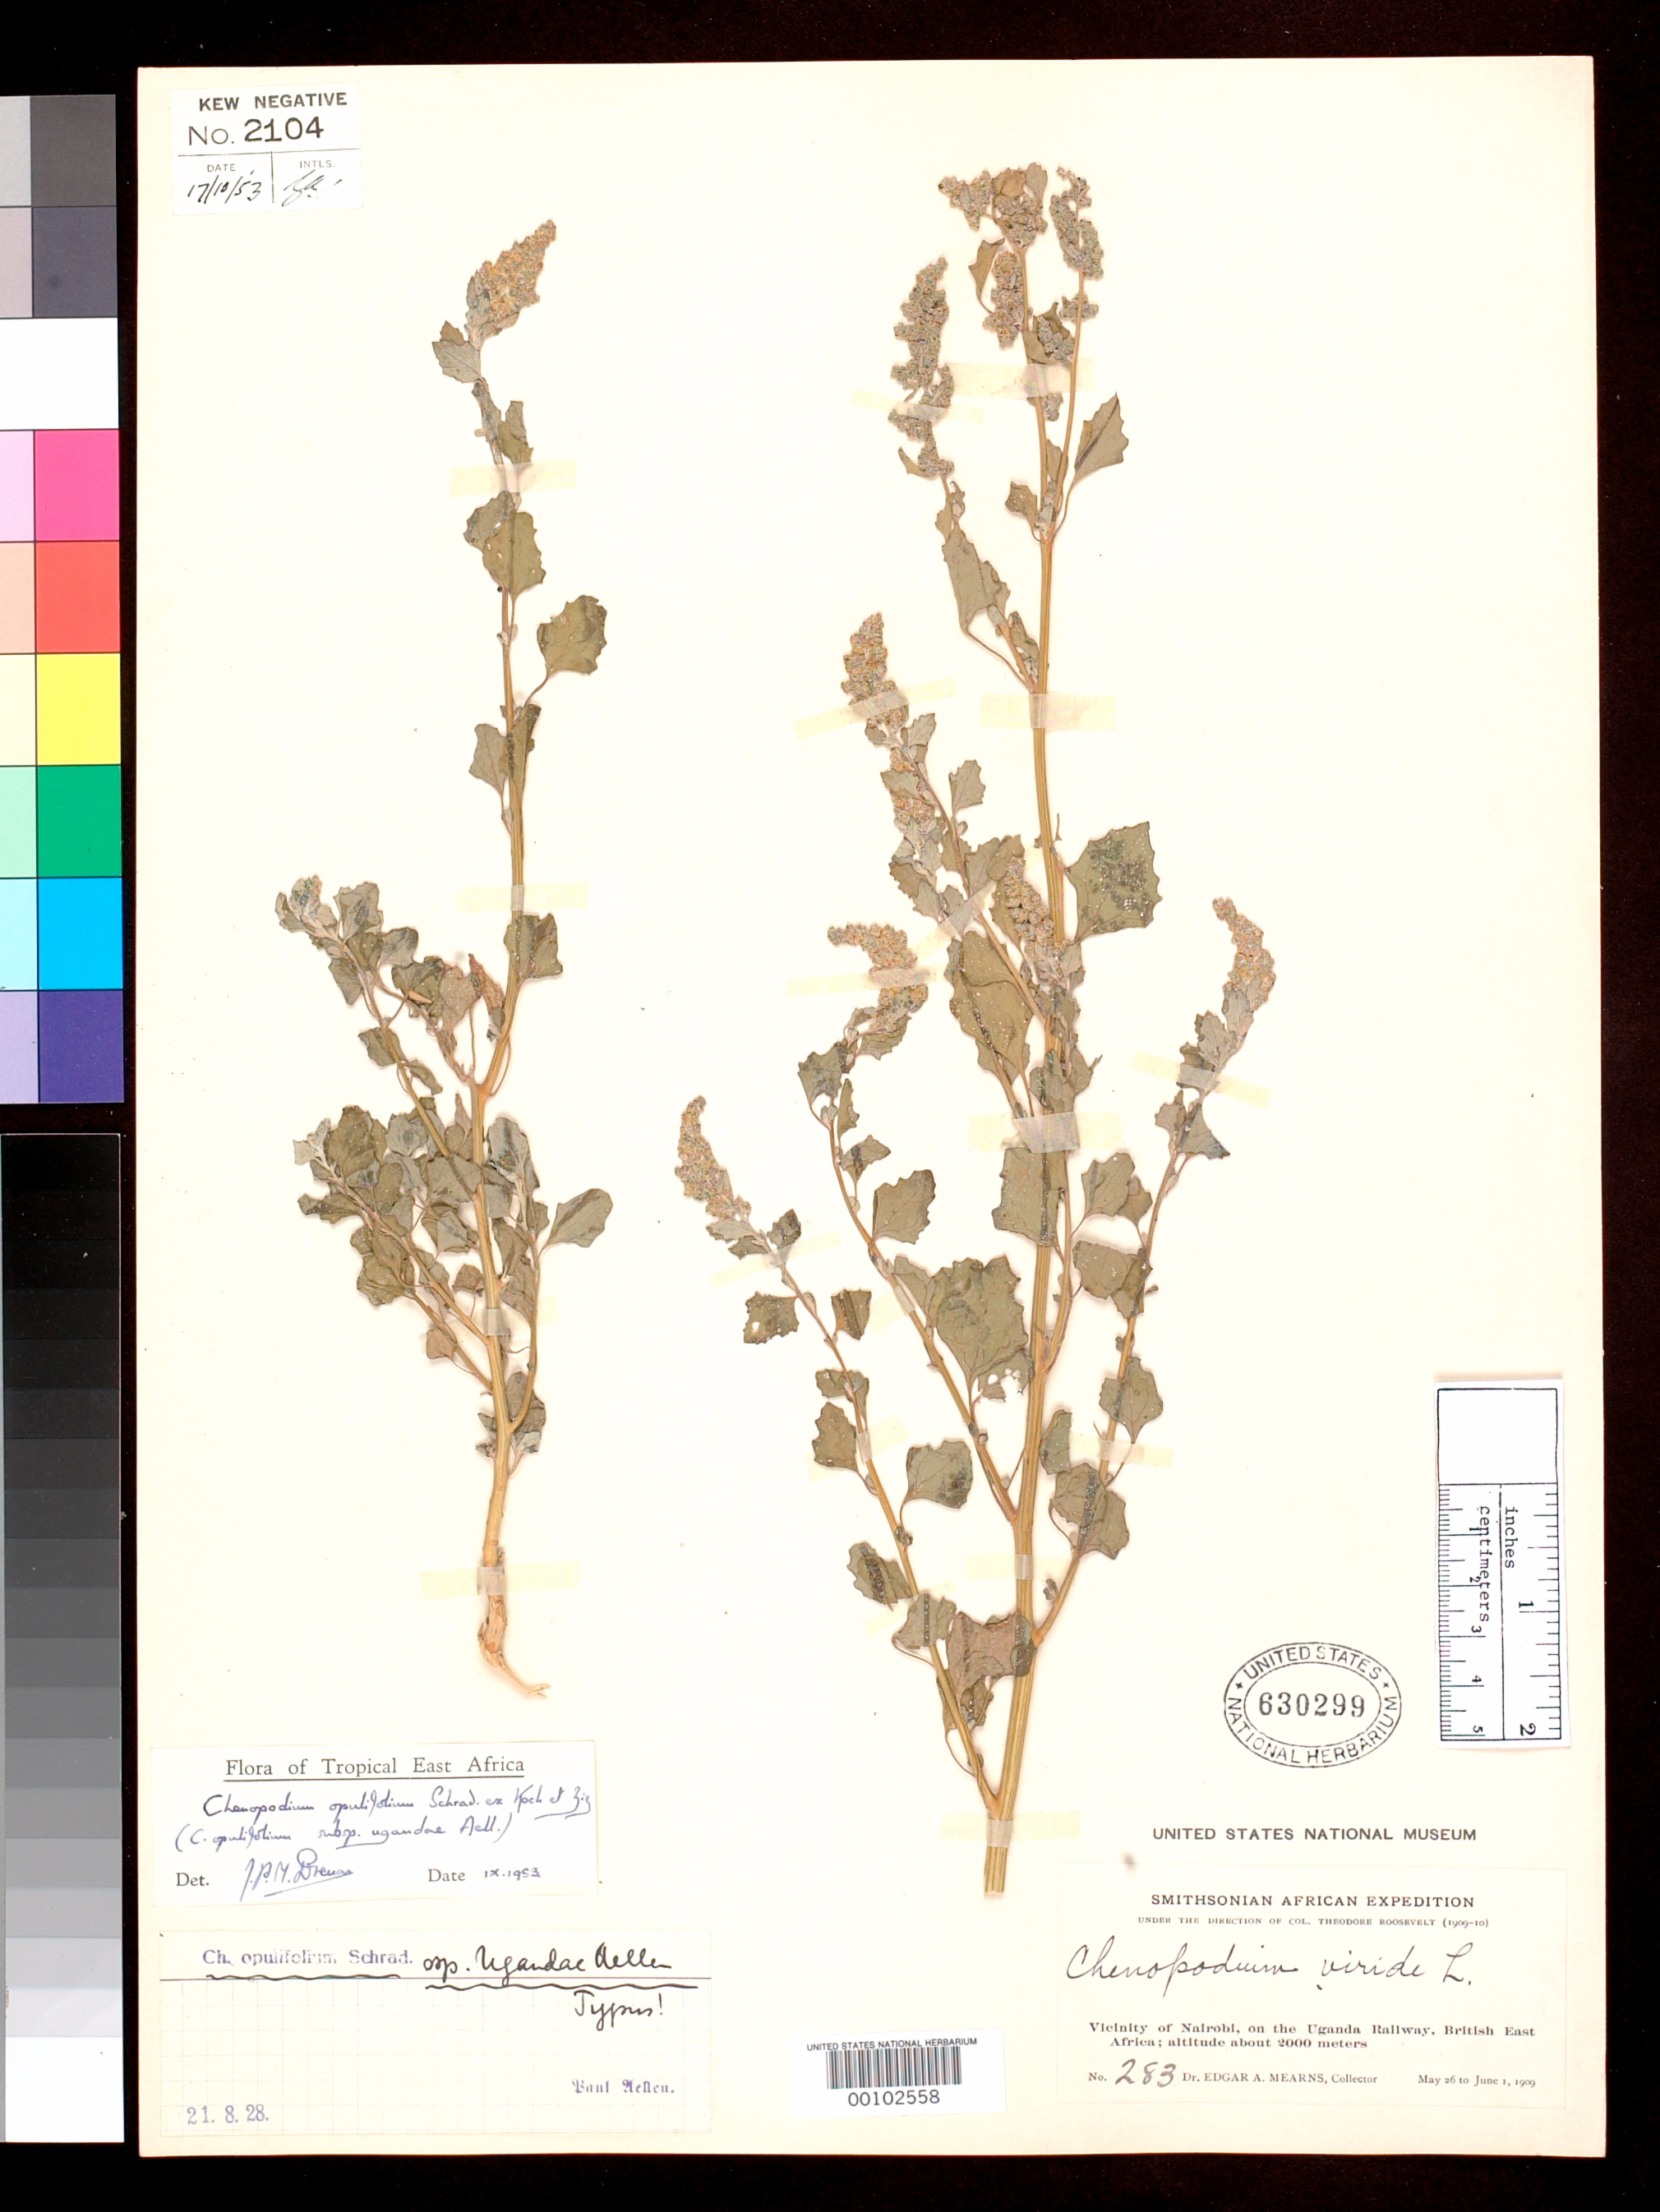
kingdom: Plantae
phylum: Tracheophyta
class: Magnoliopsida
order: Caryophyllales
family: Amaranthaceae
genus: Chenopodium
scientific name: Chenopodium opulifolium subsp. ugandae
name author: Aellen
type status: Holotype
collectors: E. A. Mearns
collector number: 283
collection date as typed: May 26 to June 1, 1909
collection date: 1909-05-26/1909-06-01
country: Kenya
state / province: Nairobi Area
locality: Vicinity of Nairobi, on the Uganda Railway, British East Africa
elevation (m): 2000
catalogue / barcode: US 630299